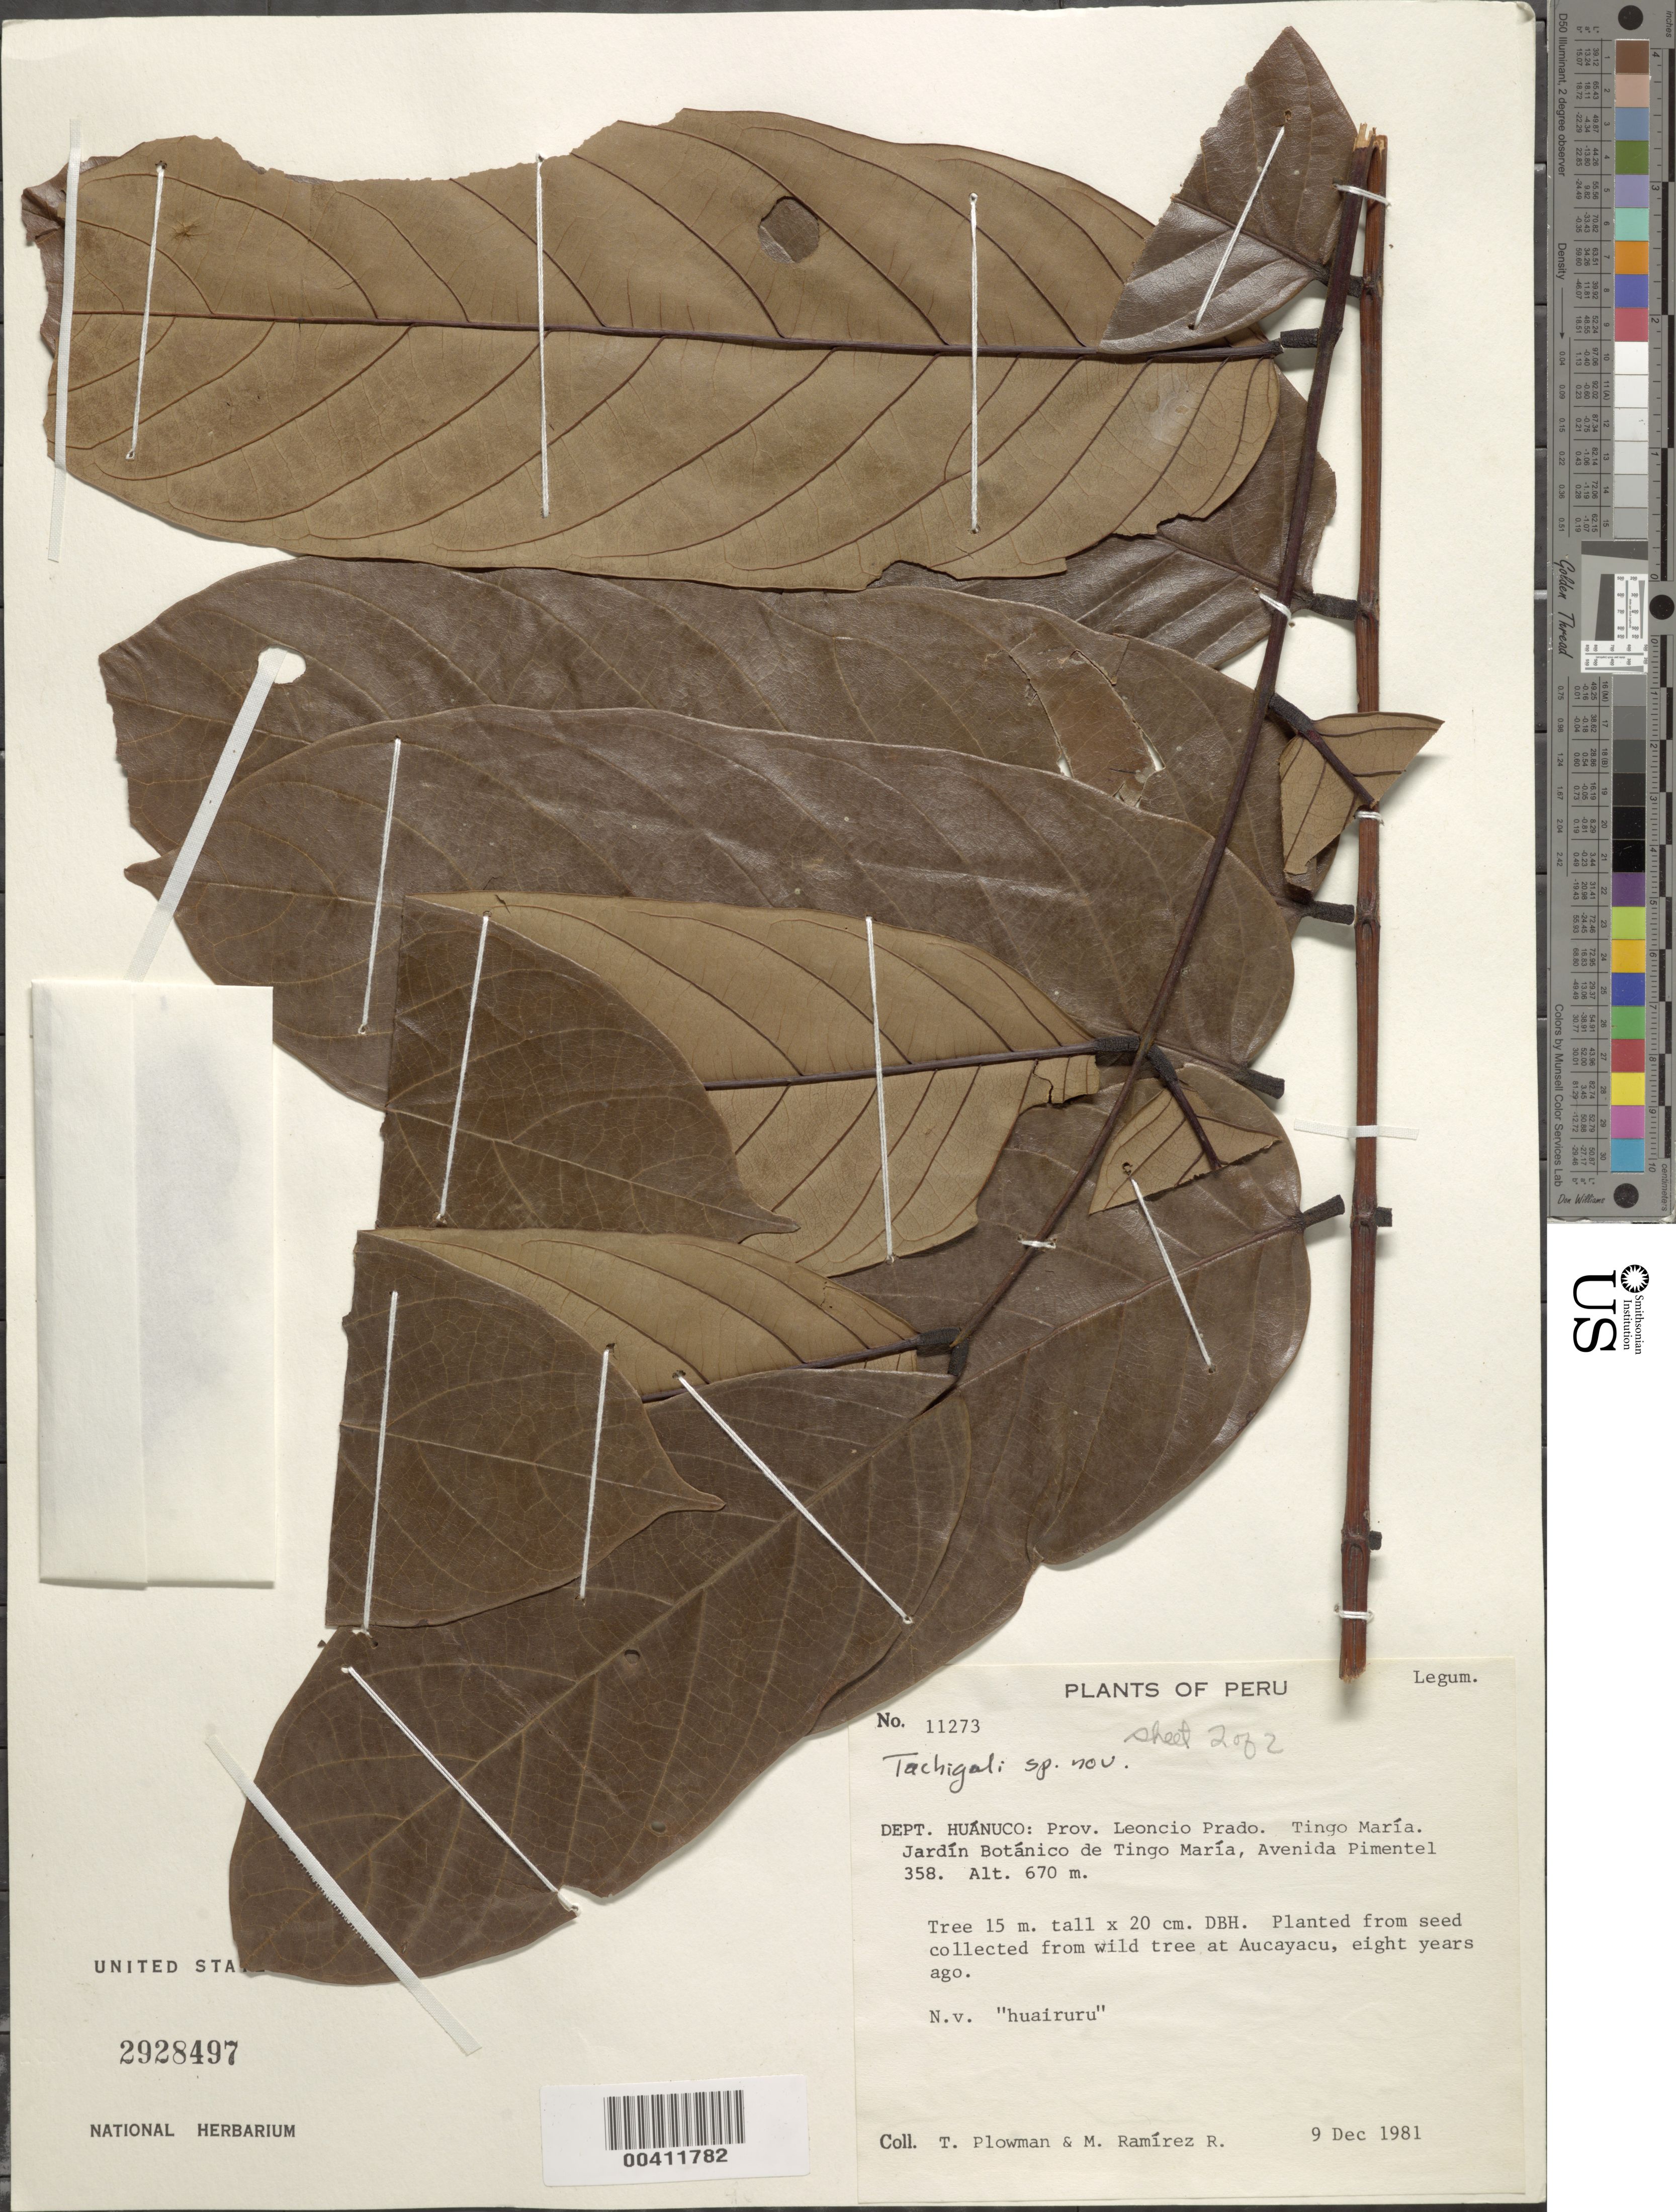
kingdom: Plantae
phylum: Tracheophyta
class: Magnoliopsida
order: Fabales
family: Fabaceae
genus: Tachigali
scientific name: Tachigali sp.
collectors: T. Plowman & R. Ramirez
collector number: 11273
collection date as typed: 09 Dec 1981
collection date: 1981-12-09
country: Peru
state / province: Huánuco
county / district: Leoncio Prado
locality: Tingo María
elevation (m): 670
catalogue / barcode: US 2928497